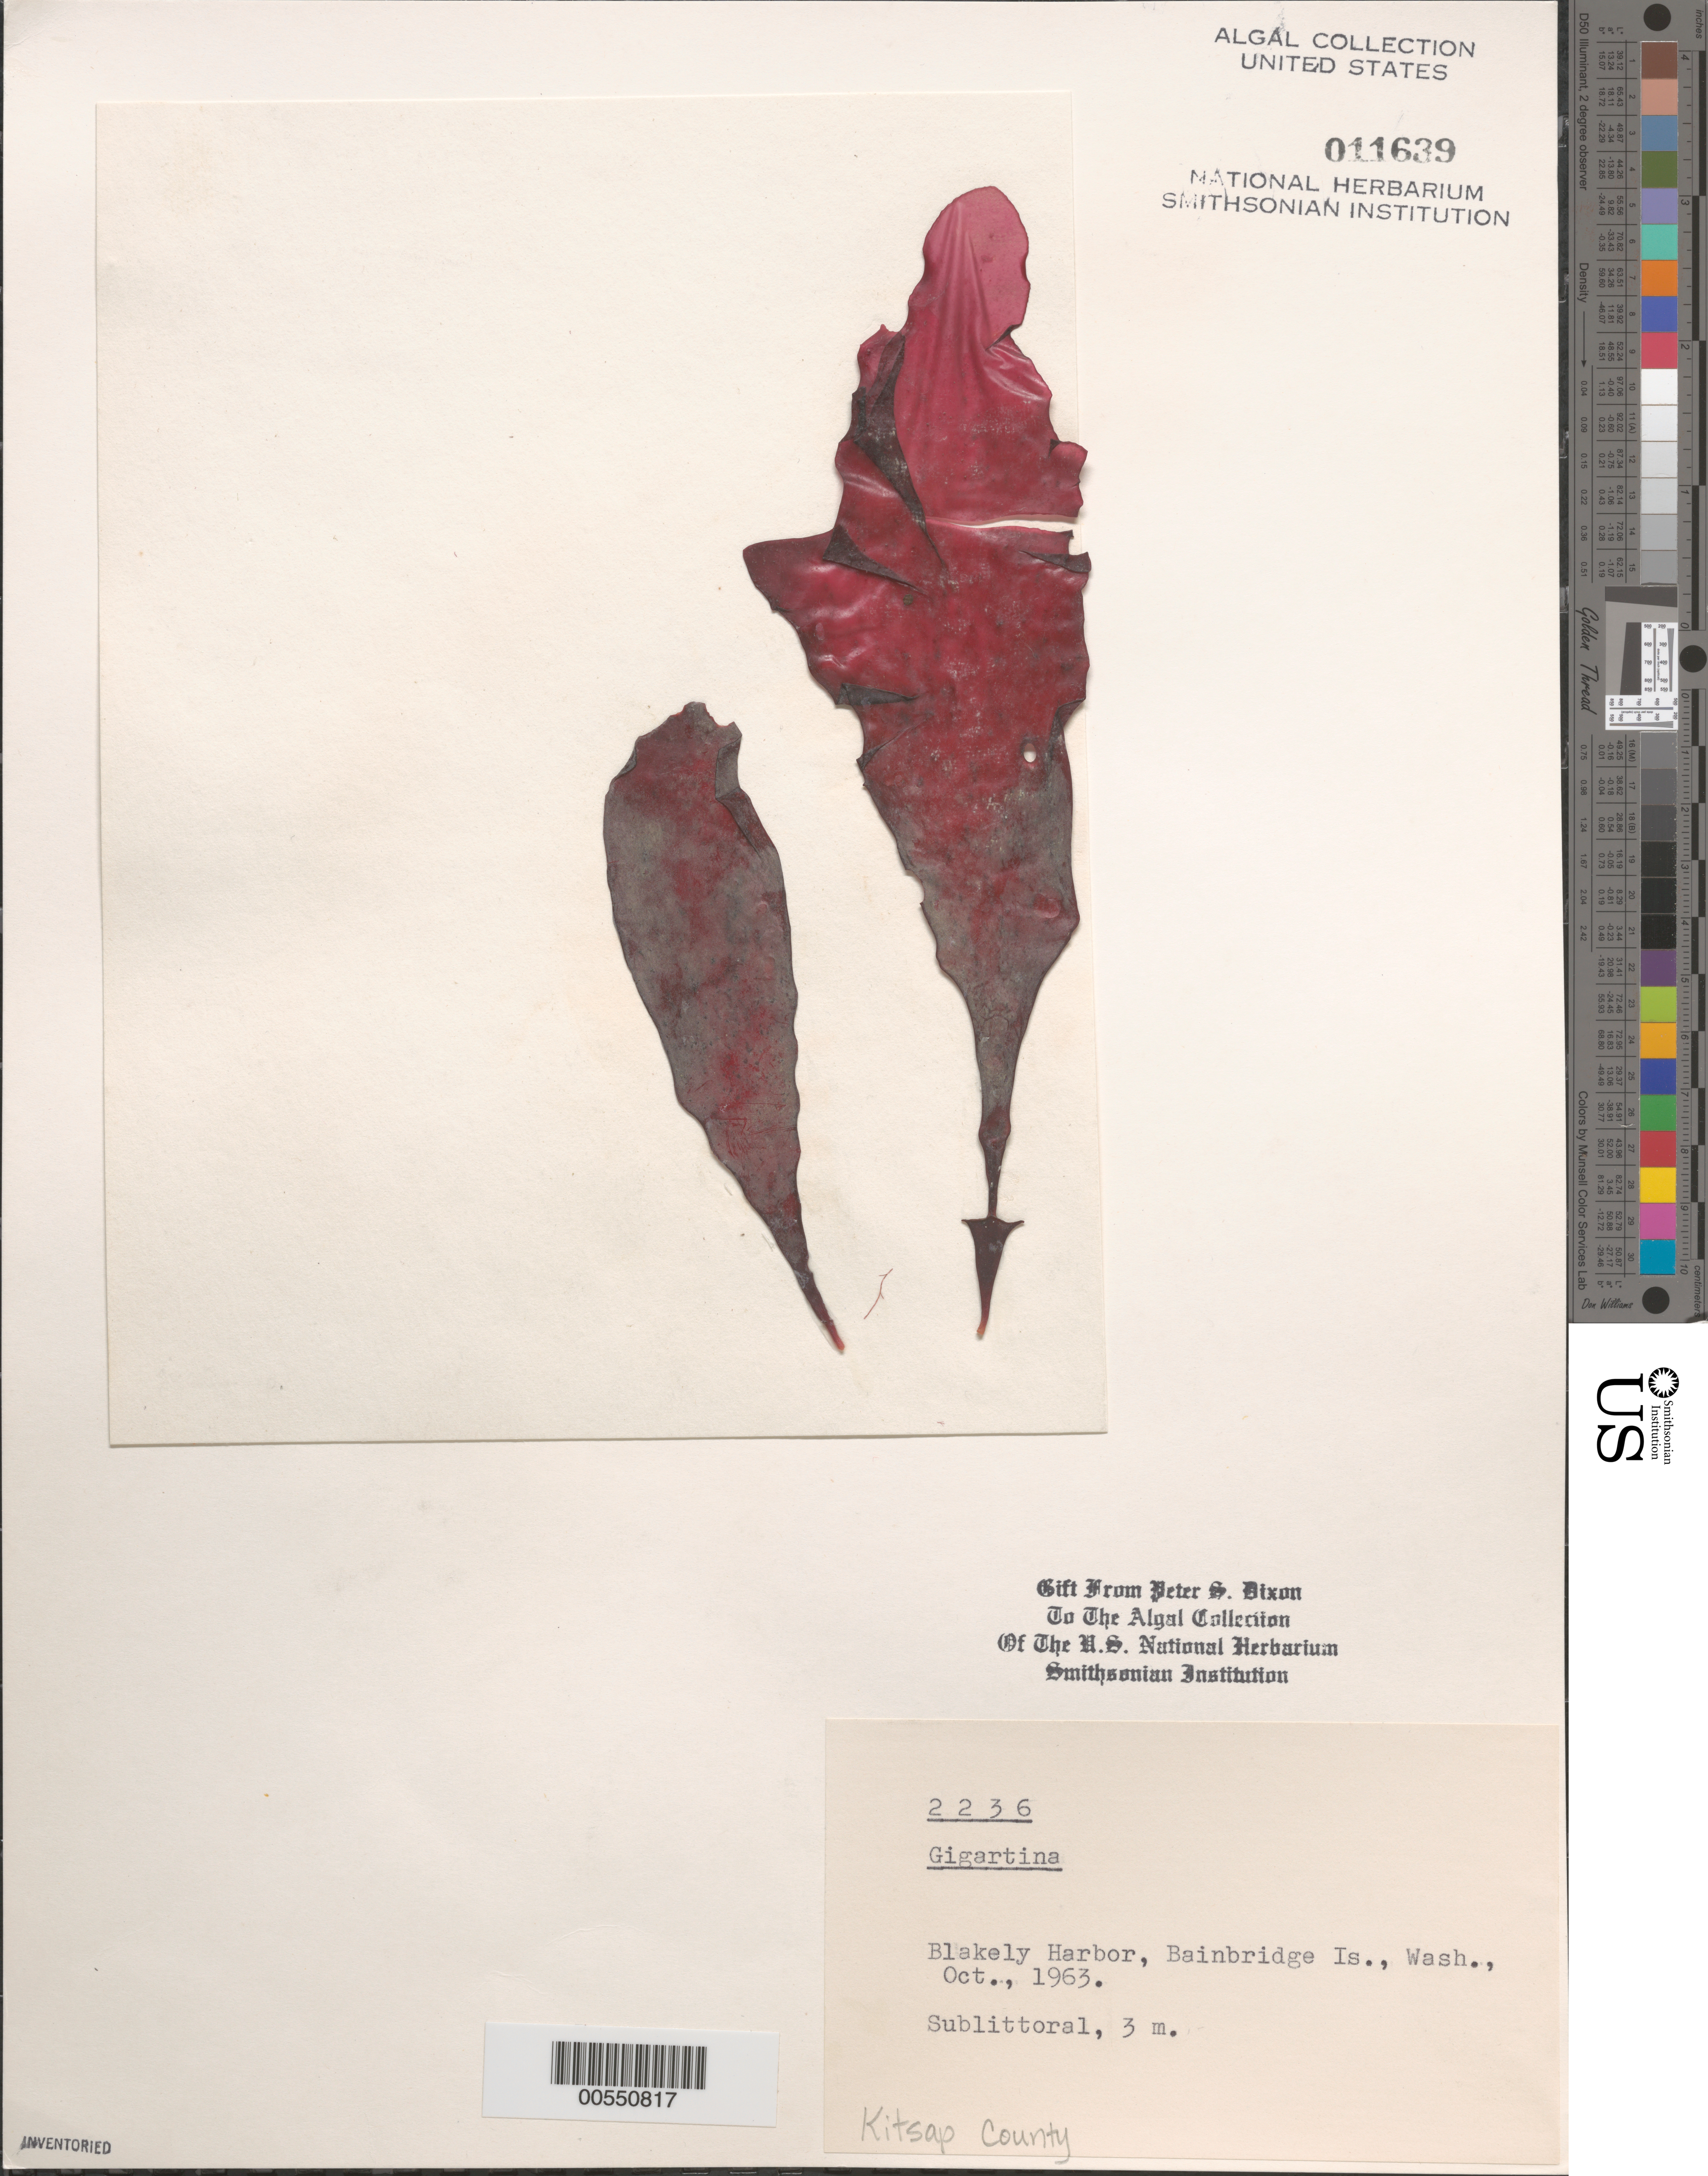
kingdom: Plantae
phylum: Rhodophyta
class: Florideophyceae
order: Gigartinales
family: Gigartinaceae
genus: Gigartina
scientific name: Gigartina sp.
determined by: Dixon, P. S.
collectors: P. S. Dixon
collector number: PSD 2236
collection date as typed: Oct 1963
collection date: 1963-10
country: United States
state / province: Washington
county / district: Kitsap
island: Bainbridge Island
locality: Blakely Harbor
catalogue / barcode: US 11639